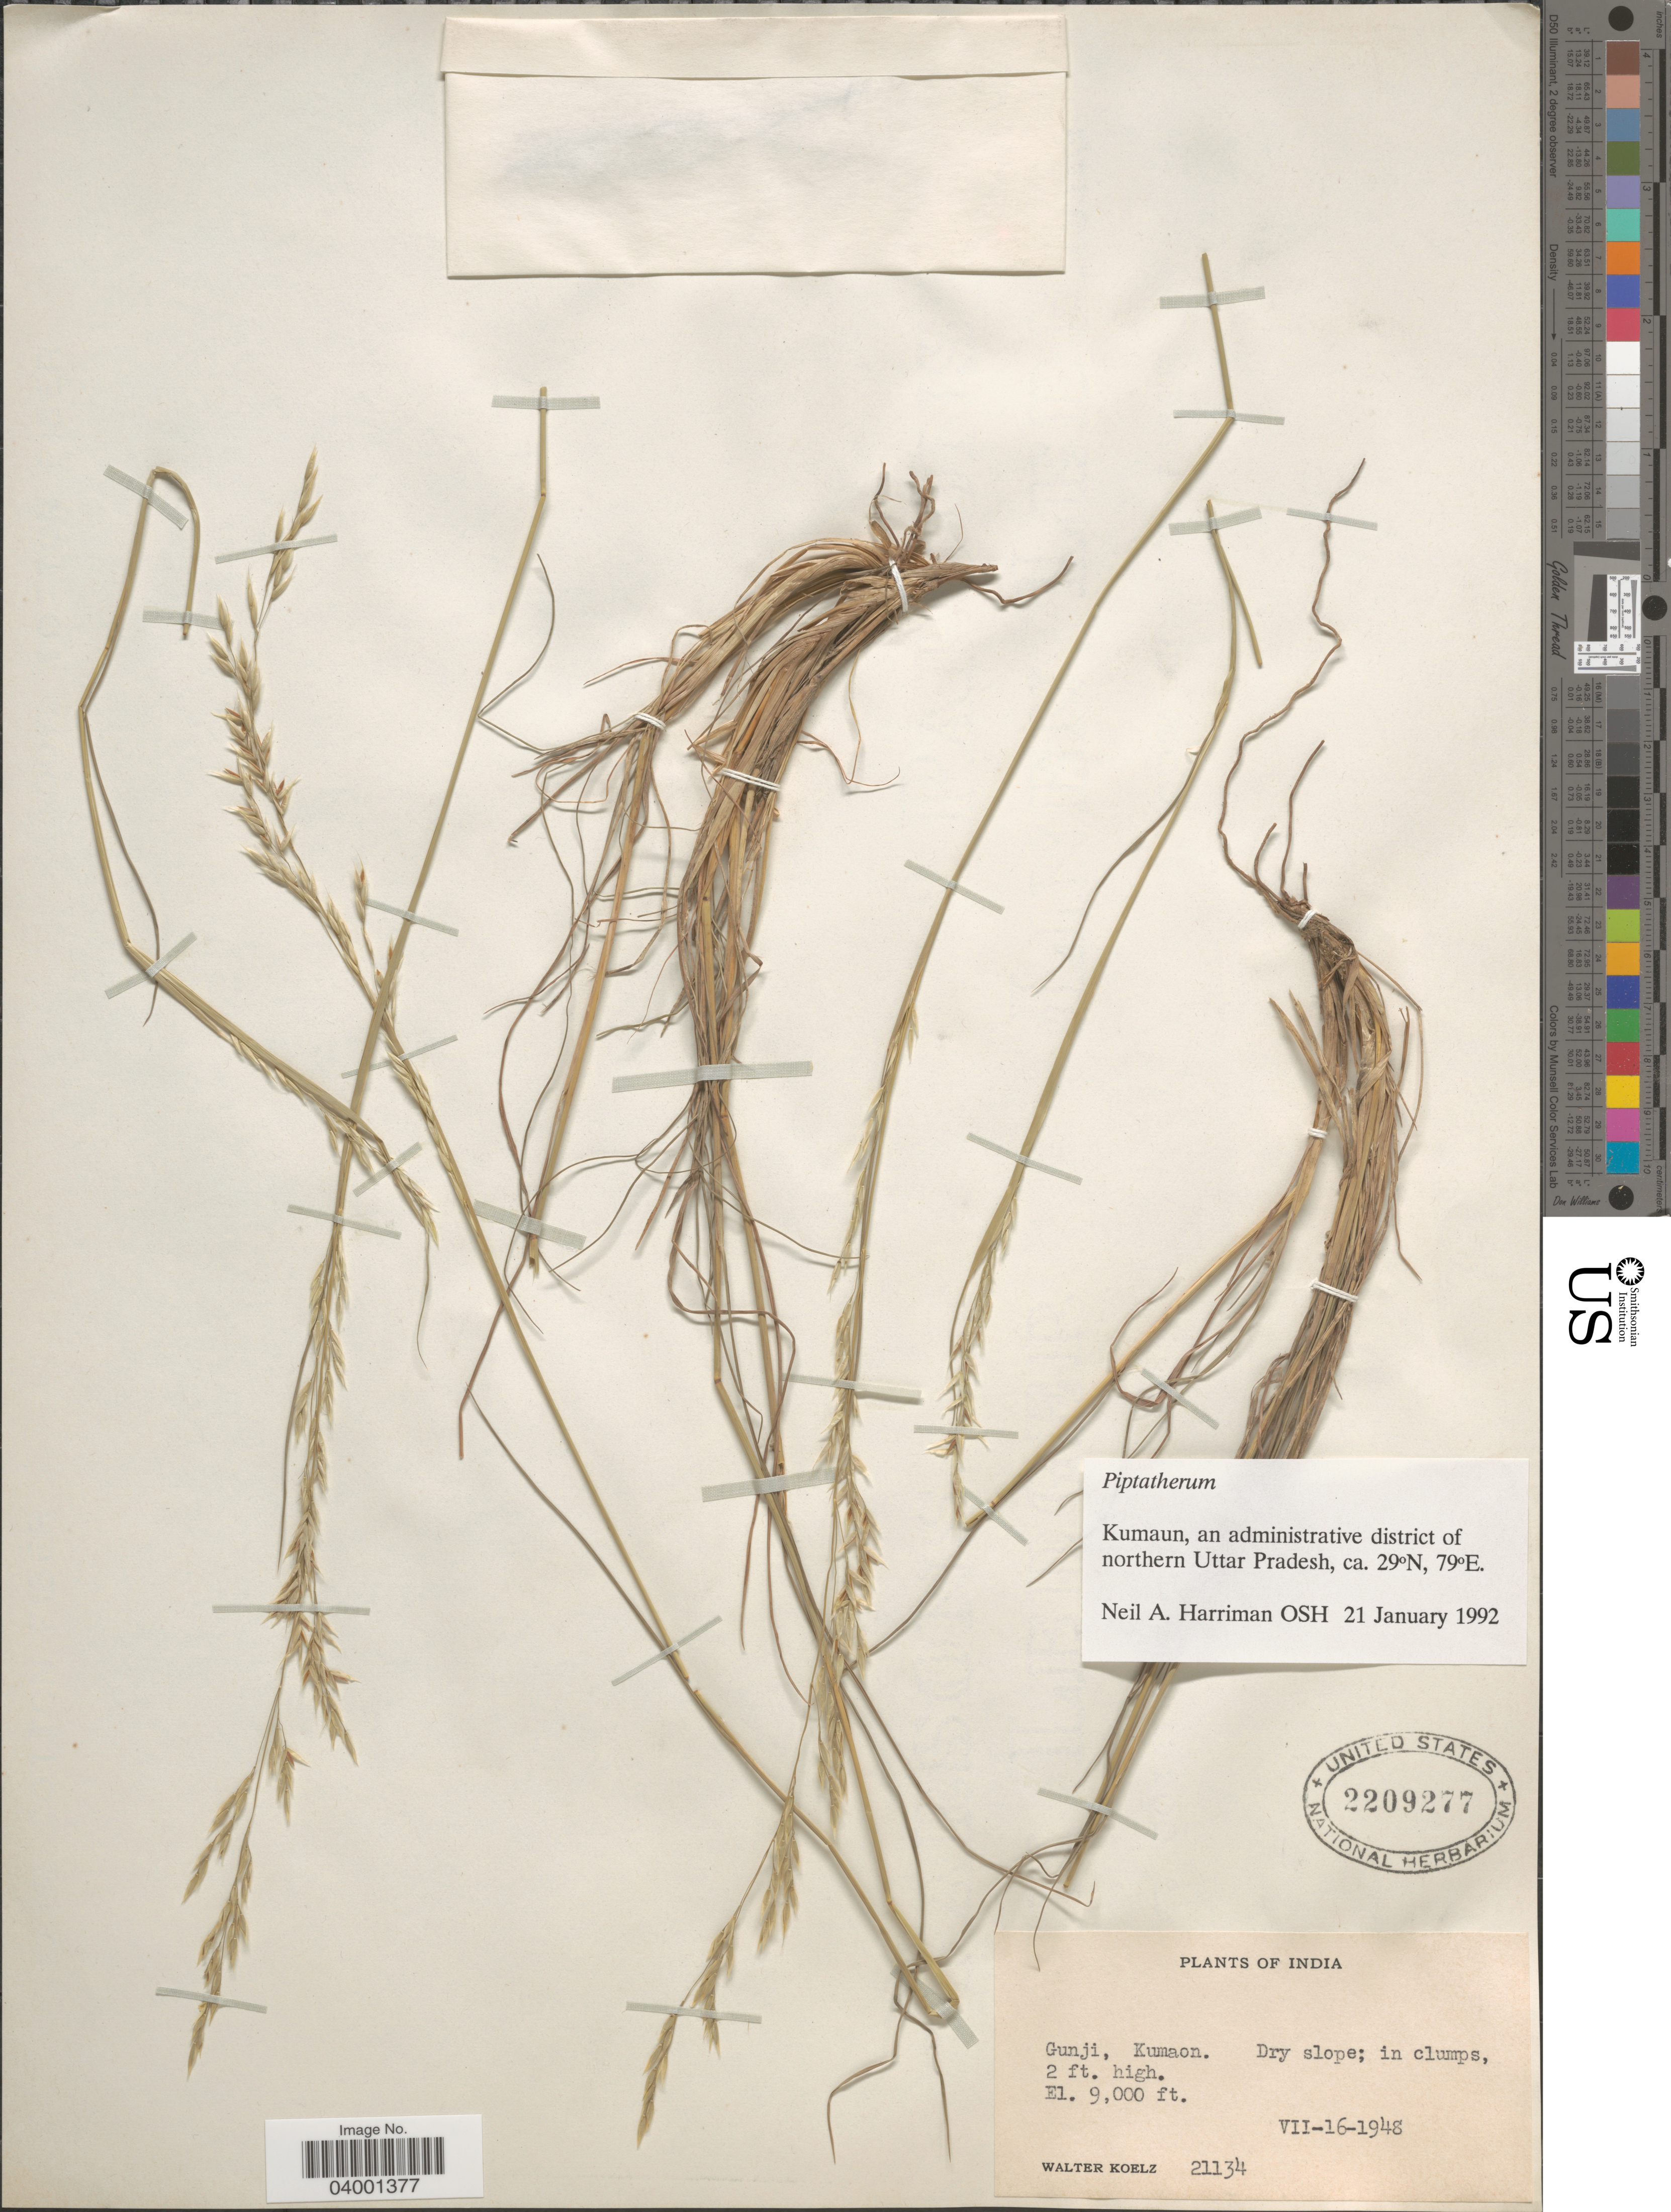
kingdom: Plantae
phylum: Tracheophyta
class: Liliopsida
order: Poales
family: Poaceae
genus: Piptatherum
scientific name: Piptatherum sp.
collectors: W. N. Koelz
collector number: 21134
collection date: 1948-07-16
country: India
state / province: Uttarakhand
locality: Gunji, Kumaon.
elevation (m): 2743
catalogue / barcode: US 2209277